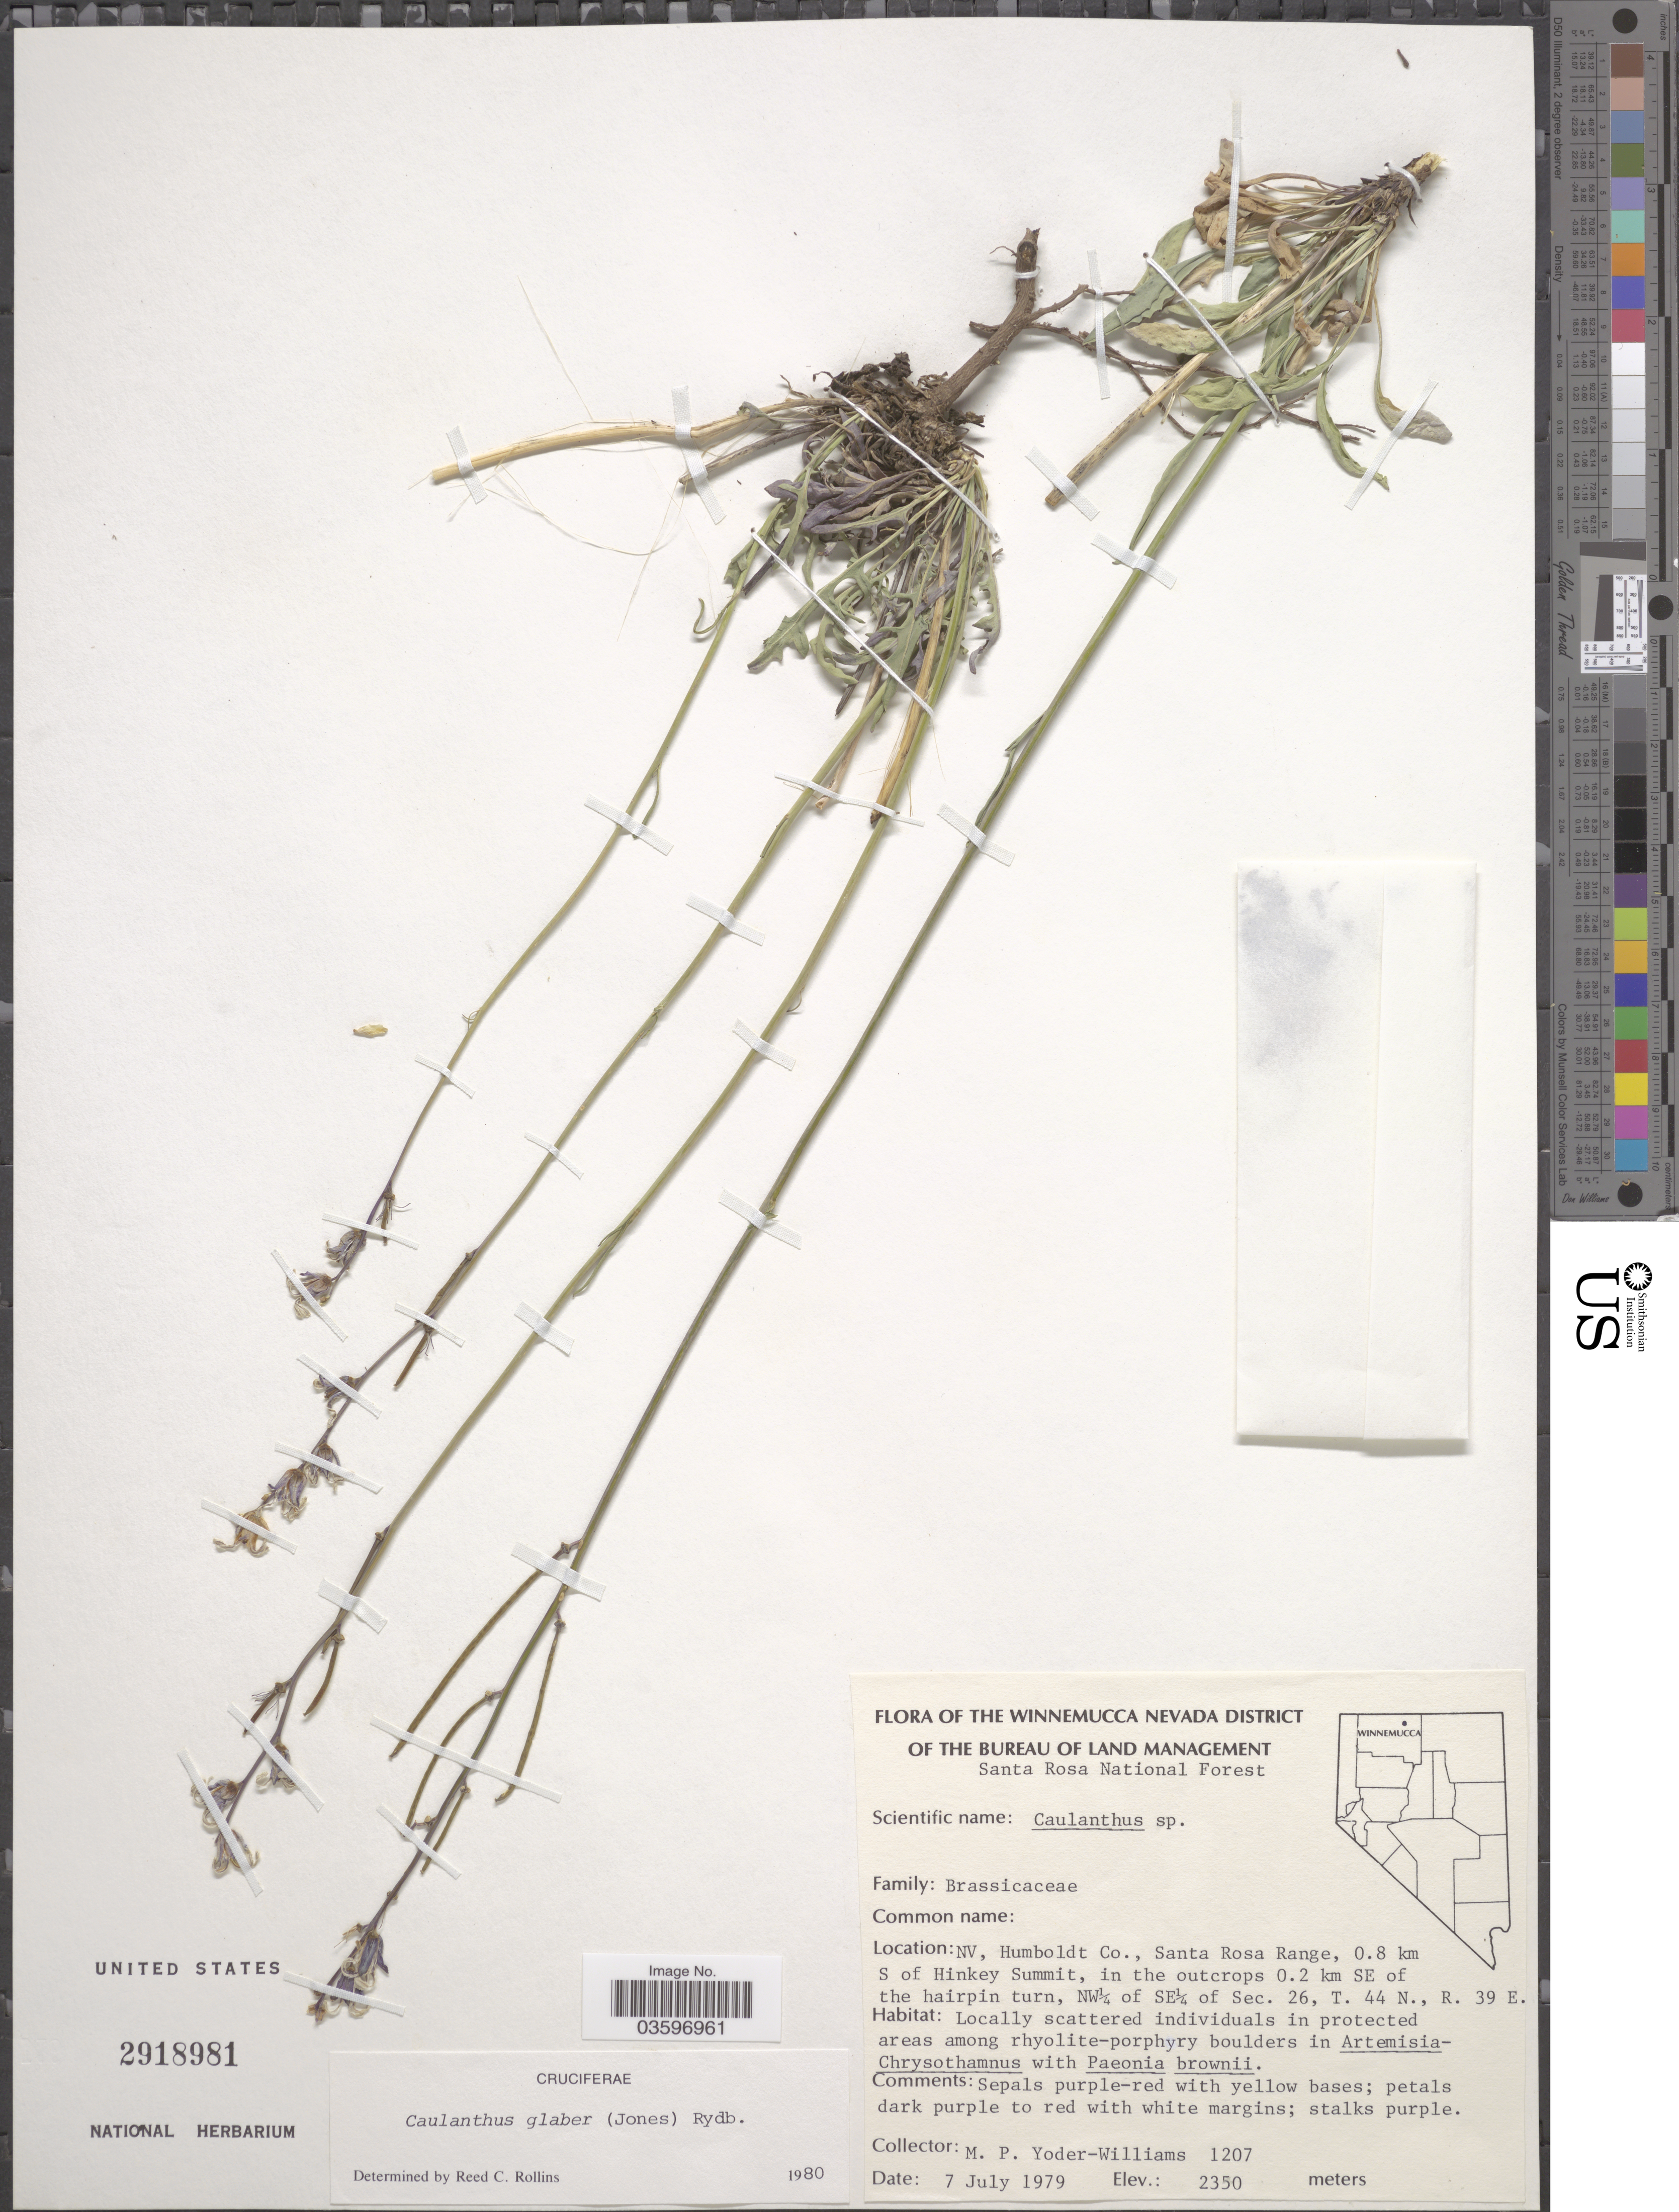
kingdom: Plantae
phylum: Tracheophyta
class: Magnoliopsida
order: Brassicales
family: Brassicaceae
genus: Caulanthus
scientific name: Caulanthus glaber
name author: (M.E. Jones) Rydb.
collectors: M. P. Yoder-Williams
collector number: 1207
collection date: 1979-07-07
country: United States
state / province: Nevada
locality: The Winnemucca Nevada District. Santa Rosa National Forest. NV, Humboldt Co., Santa Rosa Range, 0.8 km S of Hinkey Summit, in the outcrops 0.5 km SE of the hairpin turn, NW¼ of SE¼ of Sec. 26, T. 44 N., R. 39 E.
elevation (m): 2350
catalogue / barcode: US 2918981